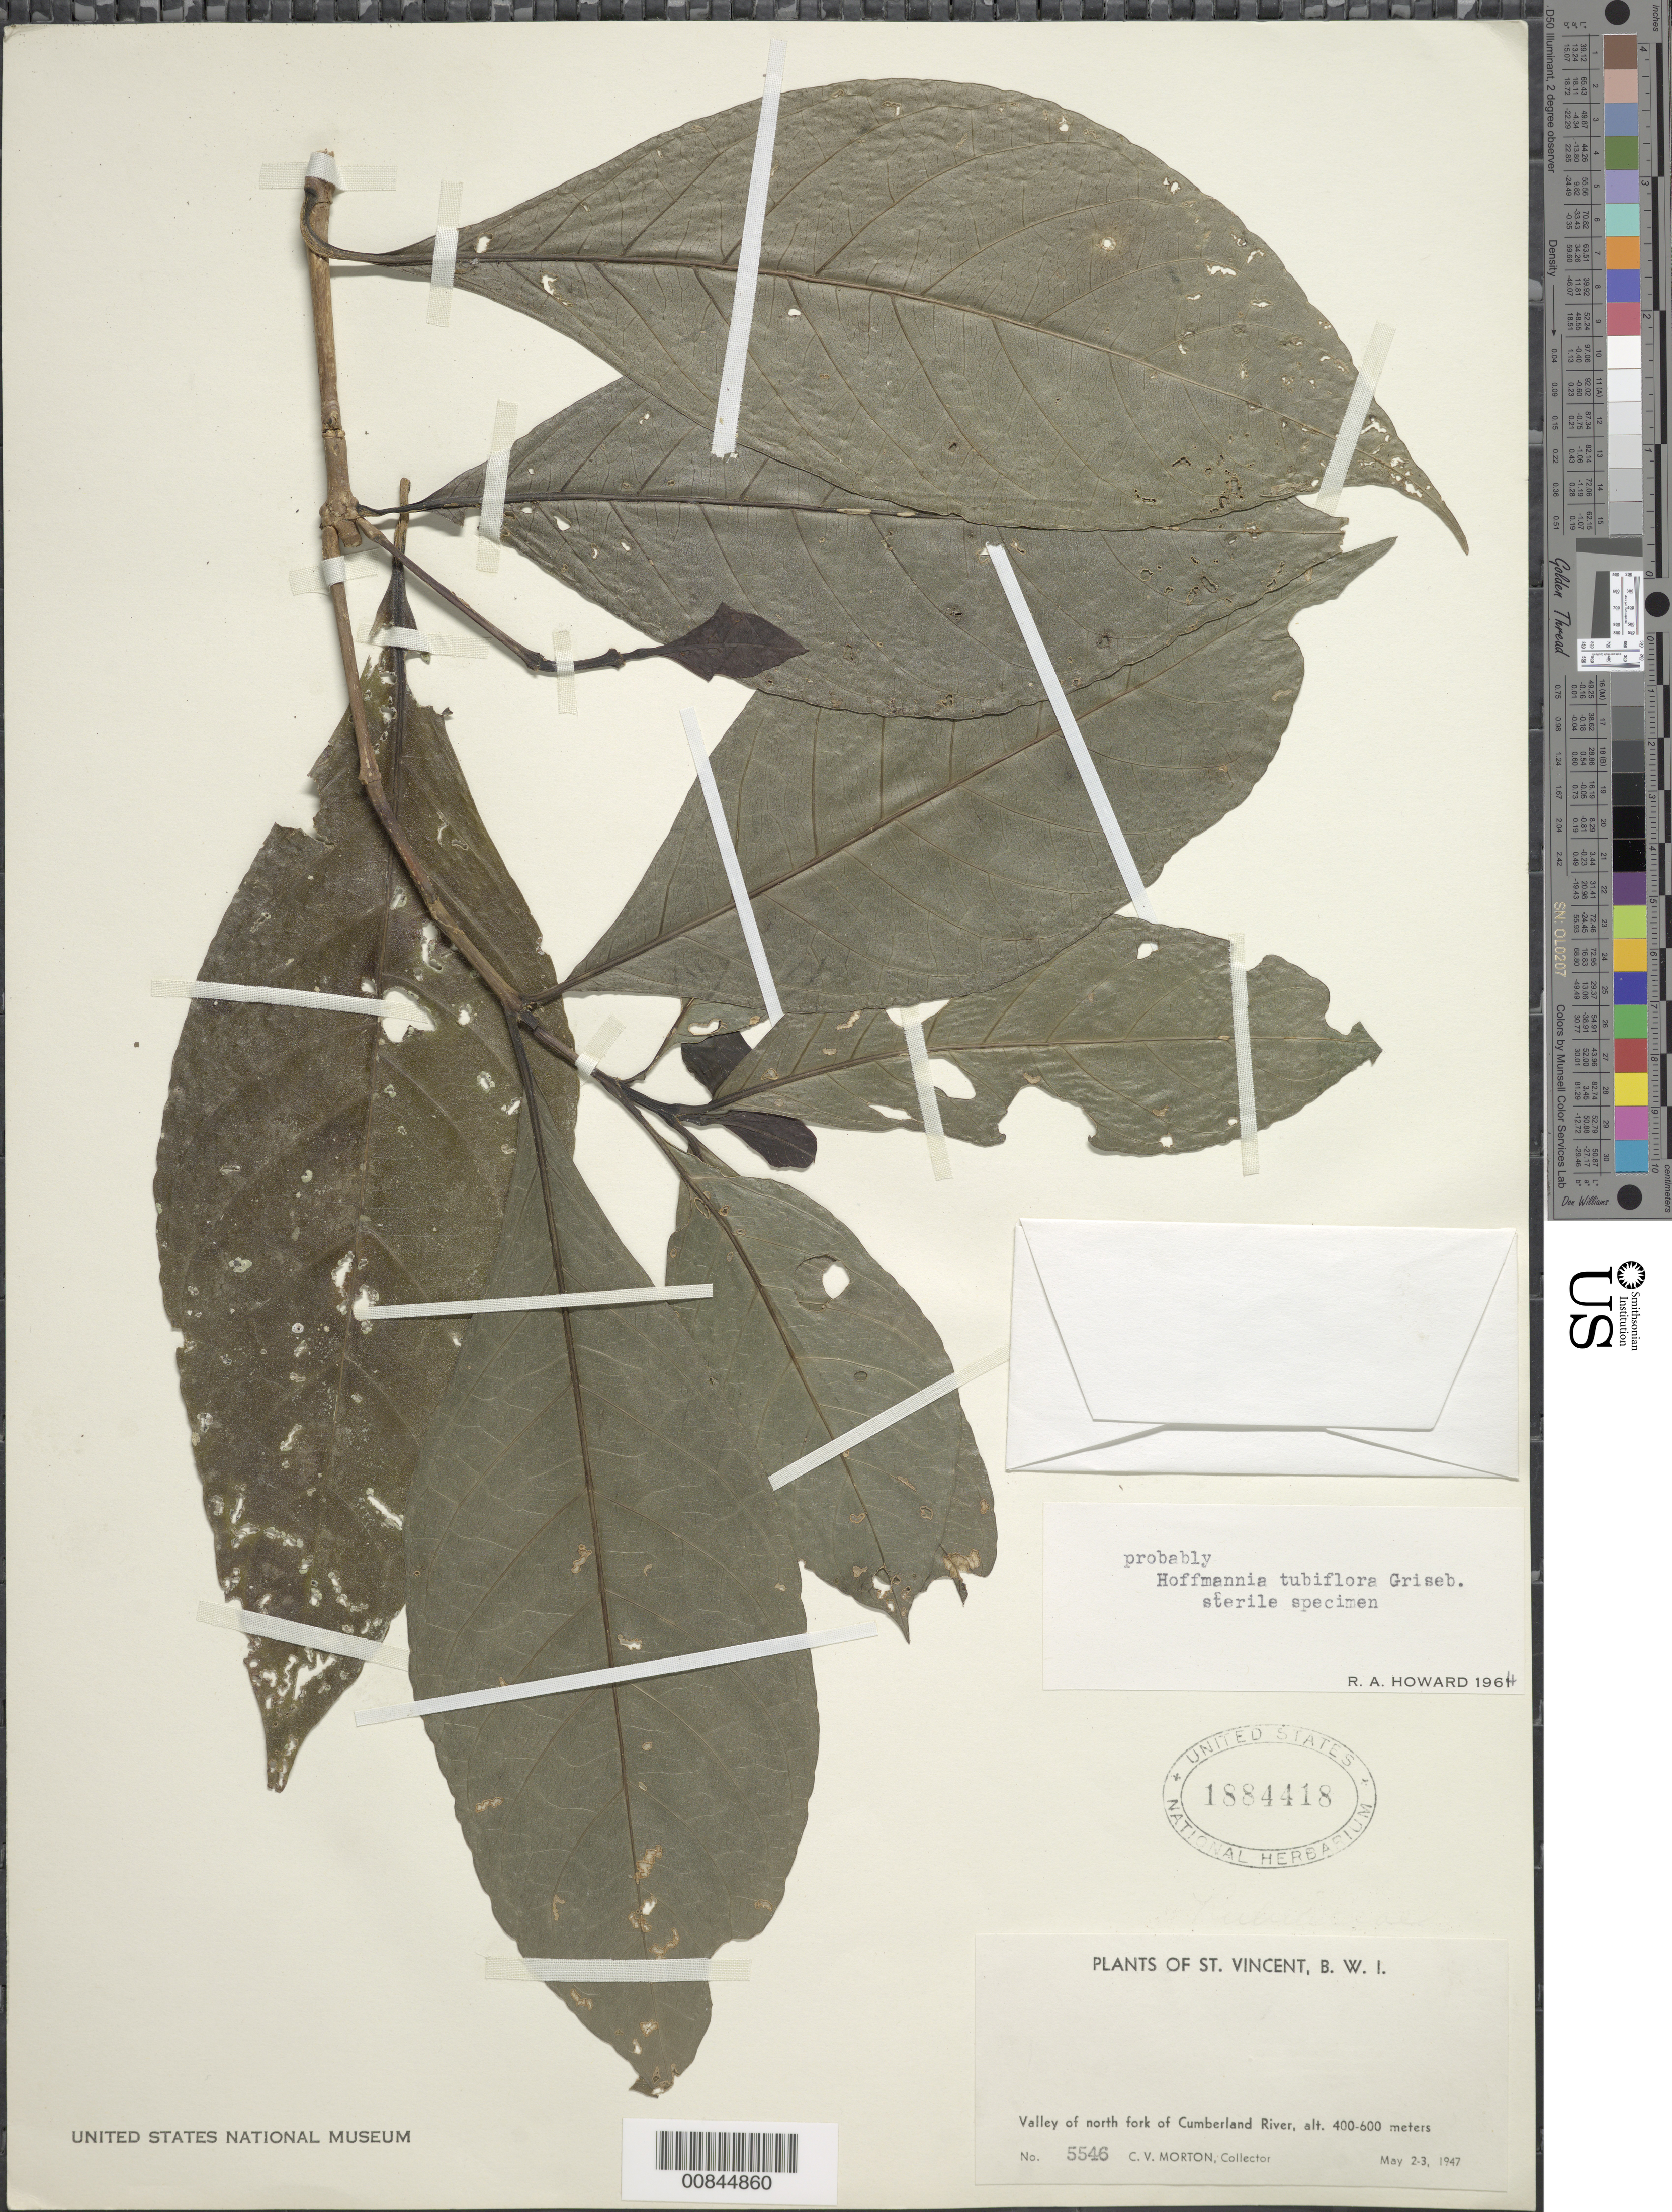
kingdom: Plantae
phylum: Tracheophyta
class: Magnoliopsida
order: Gentianales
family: Rubiaceae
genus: Hoffmannia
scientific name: Hoffmannia tubiflora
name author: Griseb.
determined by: Howard, R. A.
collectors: C. V. Morton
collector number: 5546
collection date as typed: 02 May 1947 to 03 May 1947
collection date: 1947-05-02/1947-05-03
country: St. Vincent - Grenadines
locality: Valley of north fork of Cumberland River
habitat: River valley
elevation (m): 400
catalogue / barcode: US 1884418